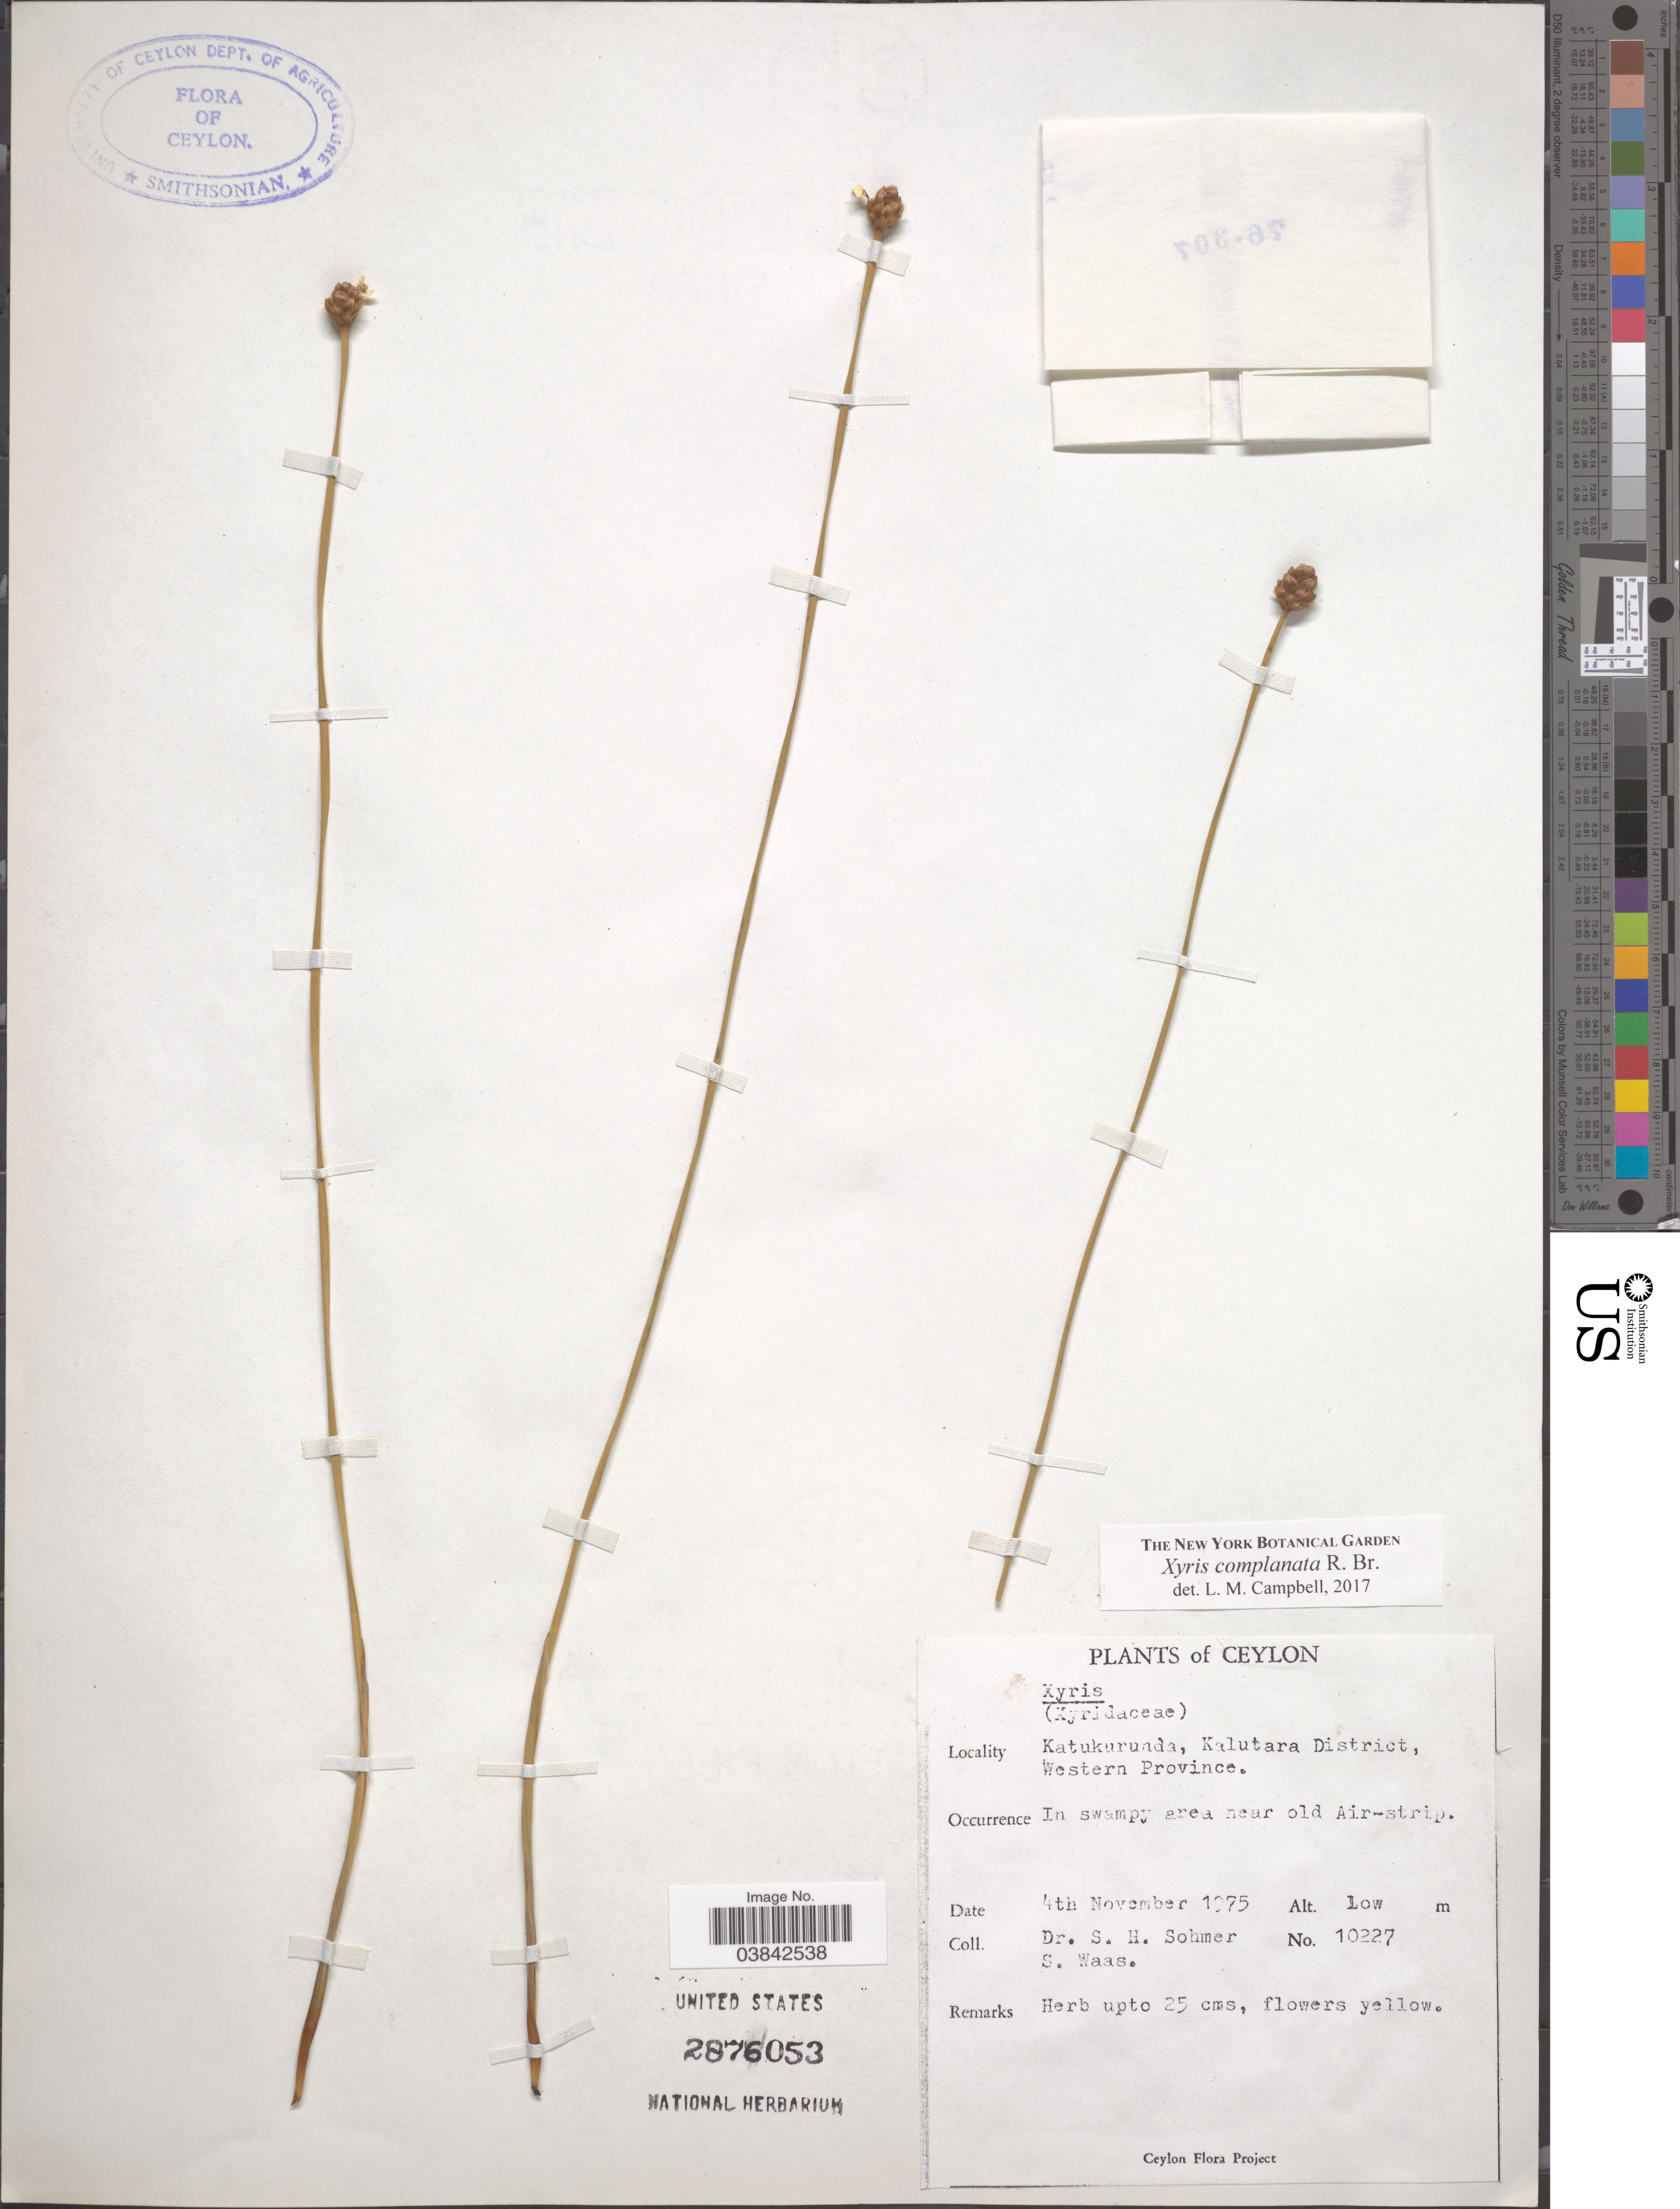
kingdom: Plantae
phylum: Tracheophyta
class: Liliopsida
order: Poales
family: Xyridaceae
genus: Xyris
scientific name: Xyris complanata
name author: R. Br.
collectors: S. H. Sohmer & S. Waas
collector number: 10227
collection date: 1975-11-04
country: Sri Lanka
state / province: Western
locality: Katukurunda, Kalutara District. Near old Air-strip.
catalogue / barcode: US 2876053